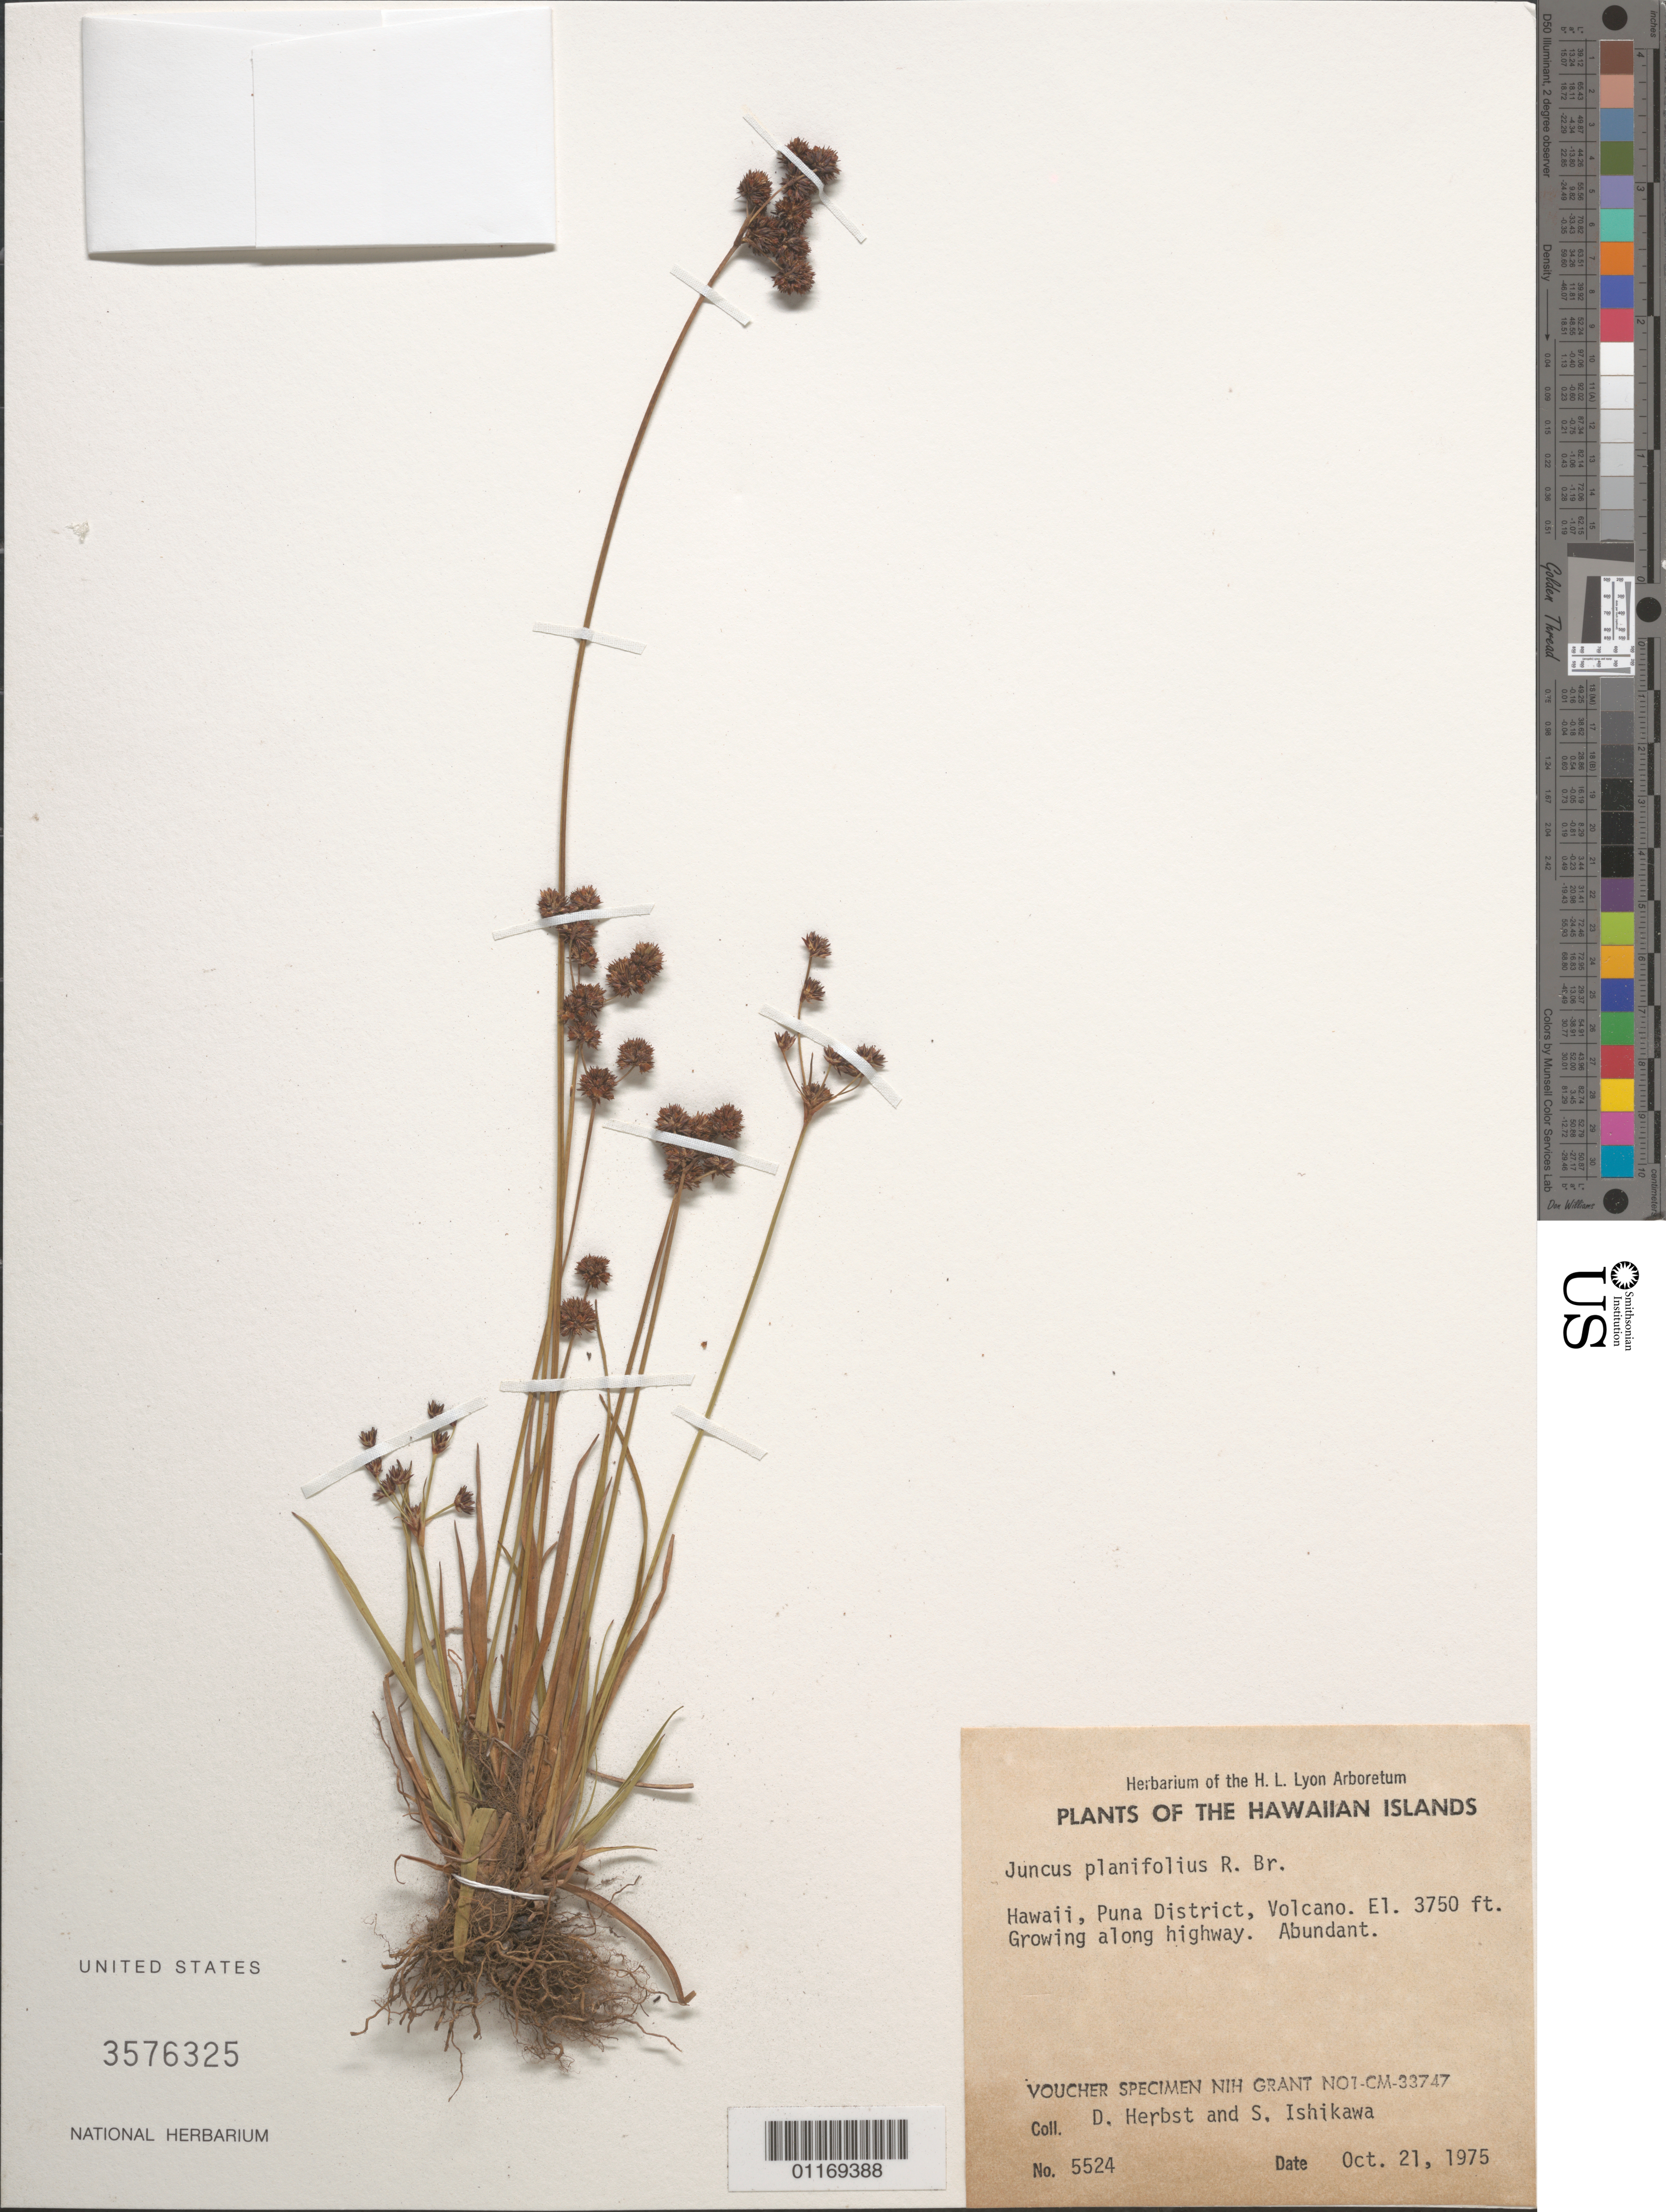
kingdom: Plantae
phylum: Tracheophyta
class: Liliopsida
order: Poales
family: Juncaceae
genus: Juncus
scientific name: Juncus planifolius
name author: R. Br.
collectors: D. R. Herbst & G. Spence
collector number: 5524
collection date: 1975-10-21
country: United States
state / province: Hawaii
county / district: Hawaii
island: Hawaii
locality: Puna District, Volcano.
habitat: Along highway.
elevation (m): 1143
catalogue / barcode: US 3576325